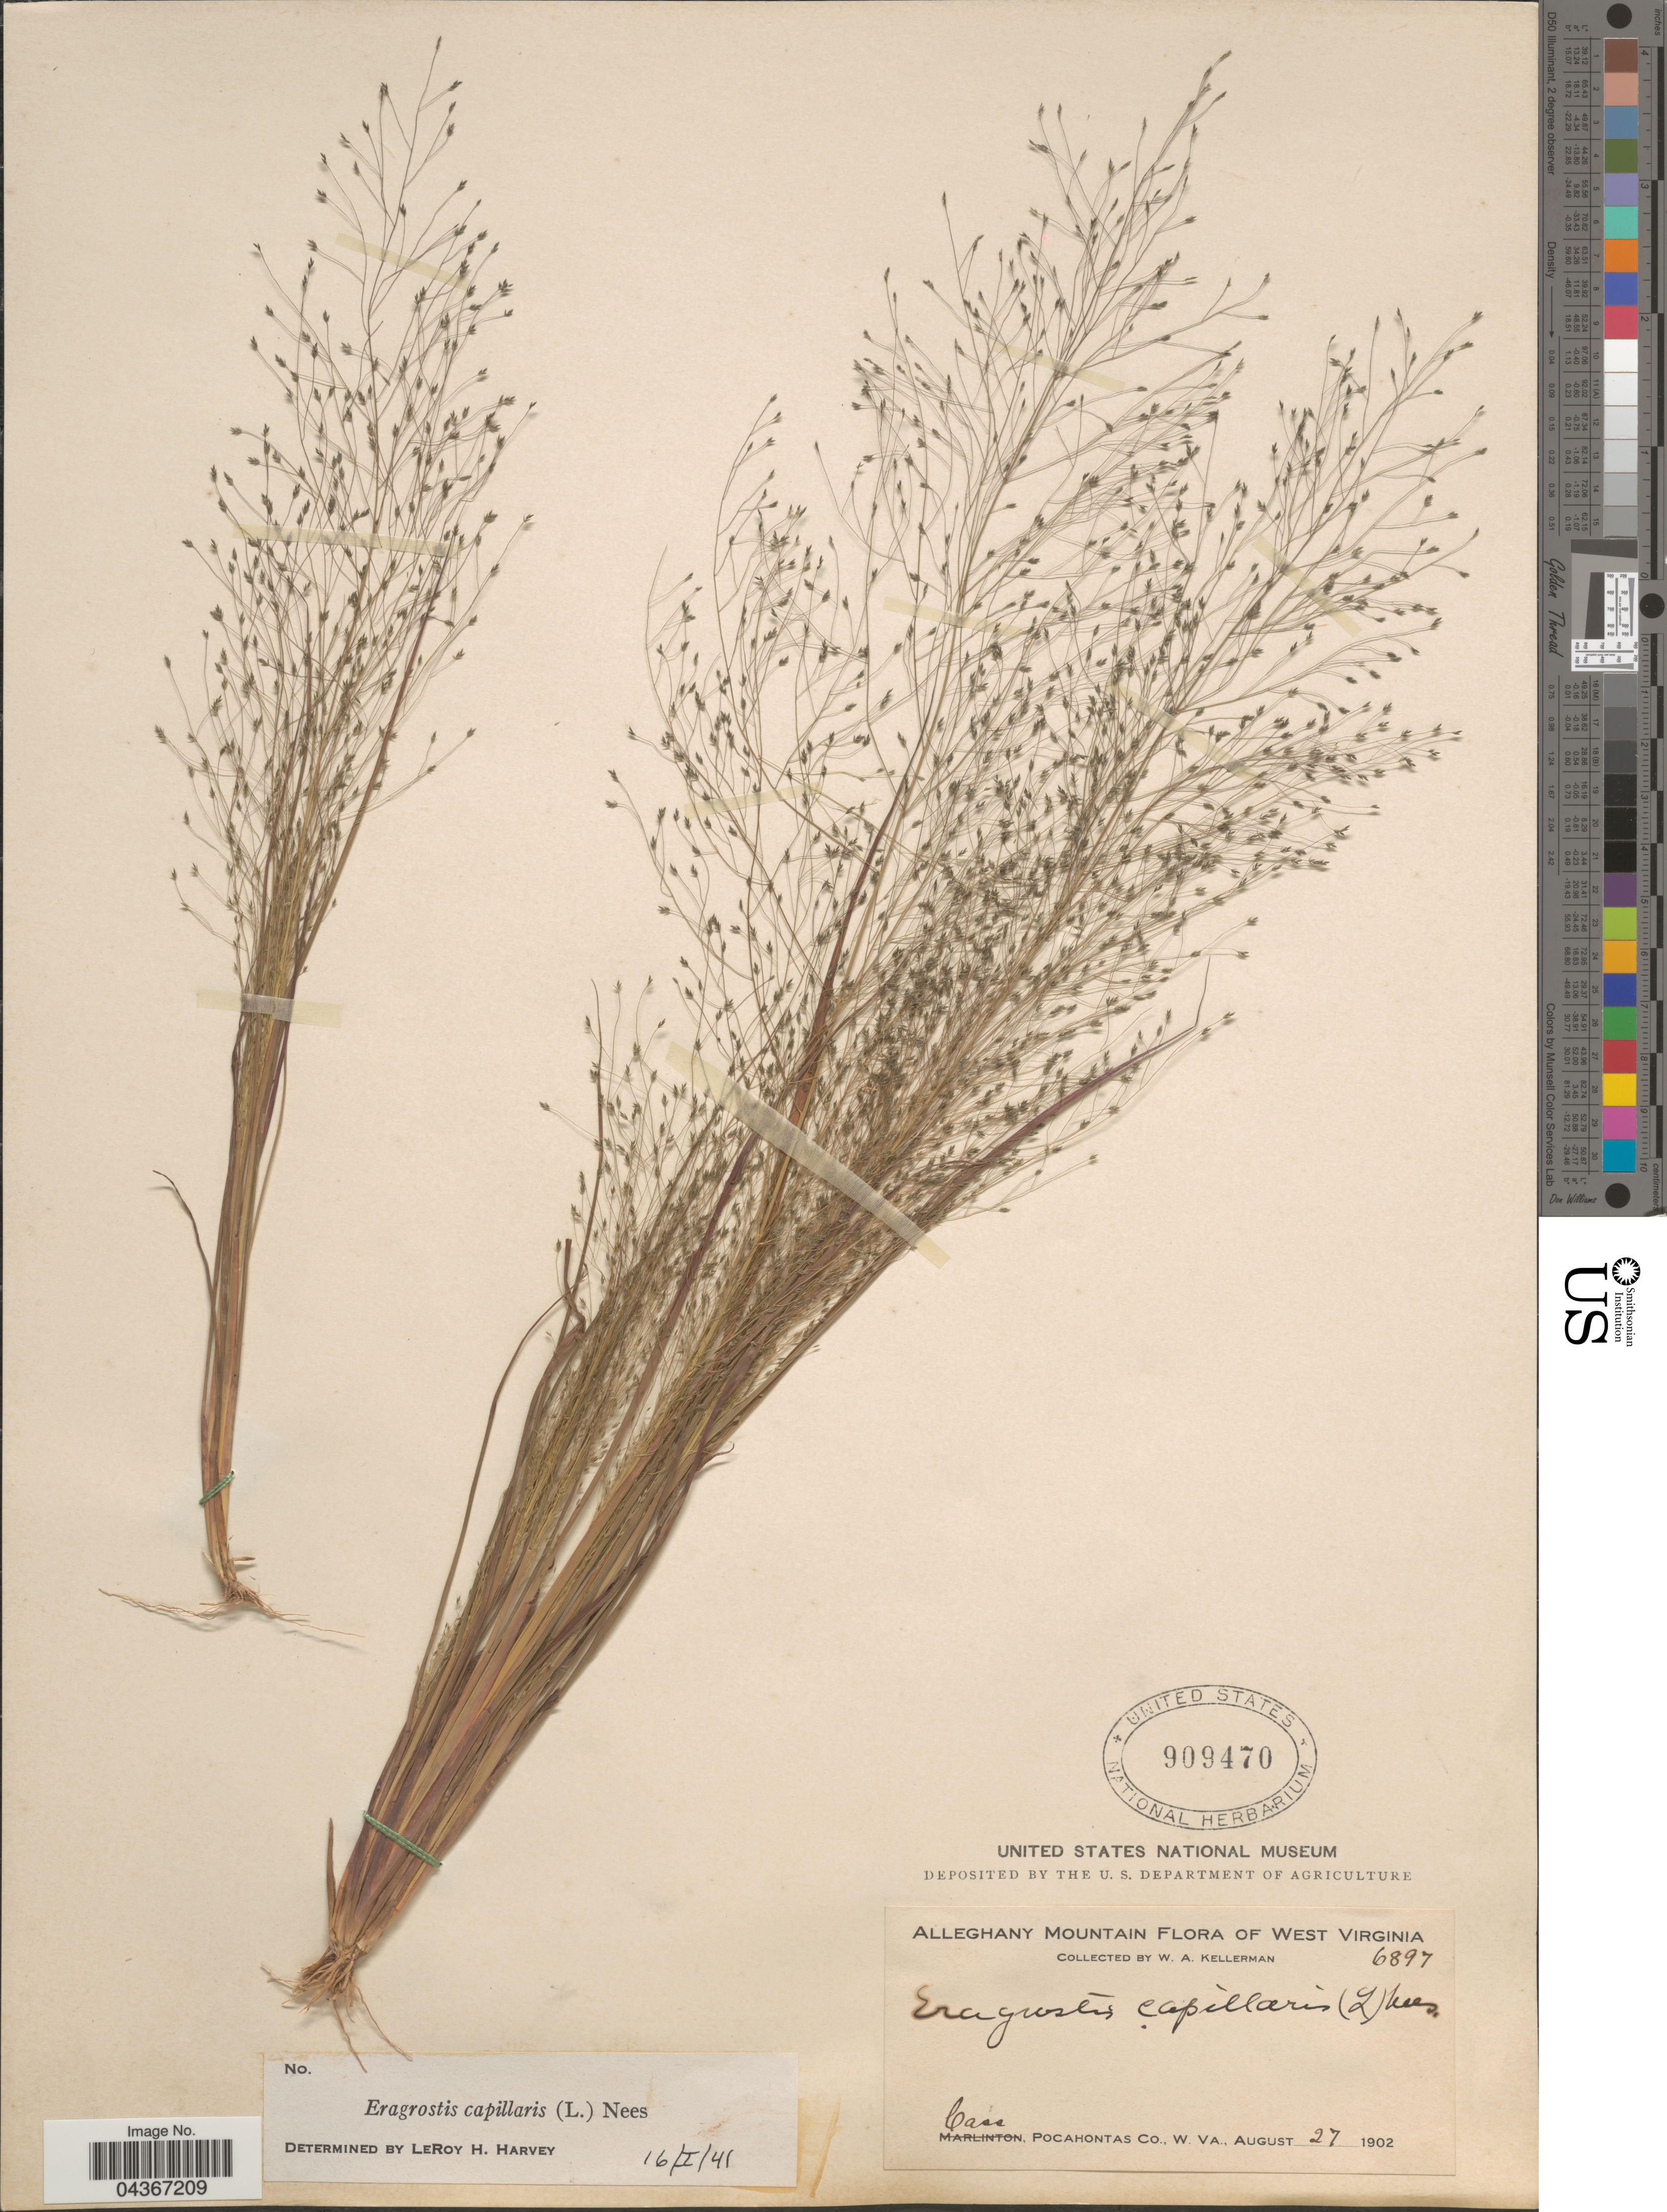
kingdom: Plantae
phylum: Tracheophyta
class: Liliopsida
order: Poales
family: Poaceae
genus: Eragrostis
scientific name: Eragrostis capillaris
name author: (L.) Nees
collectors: W. Kellerman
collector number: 6897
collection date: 1902-08-27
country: United States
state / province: West Virginia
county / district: Pocahontas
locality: Alleghany Mountain. Cass, Pocahontas Co.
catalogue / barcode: US 909470